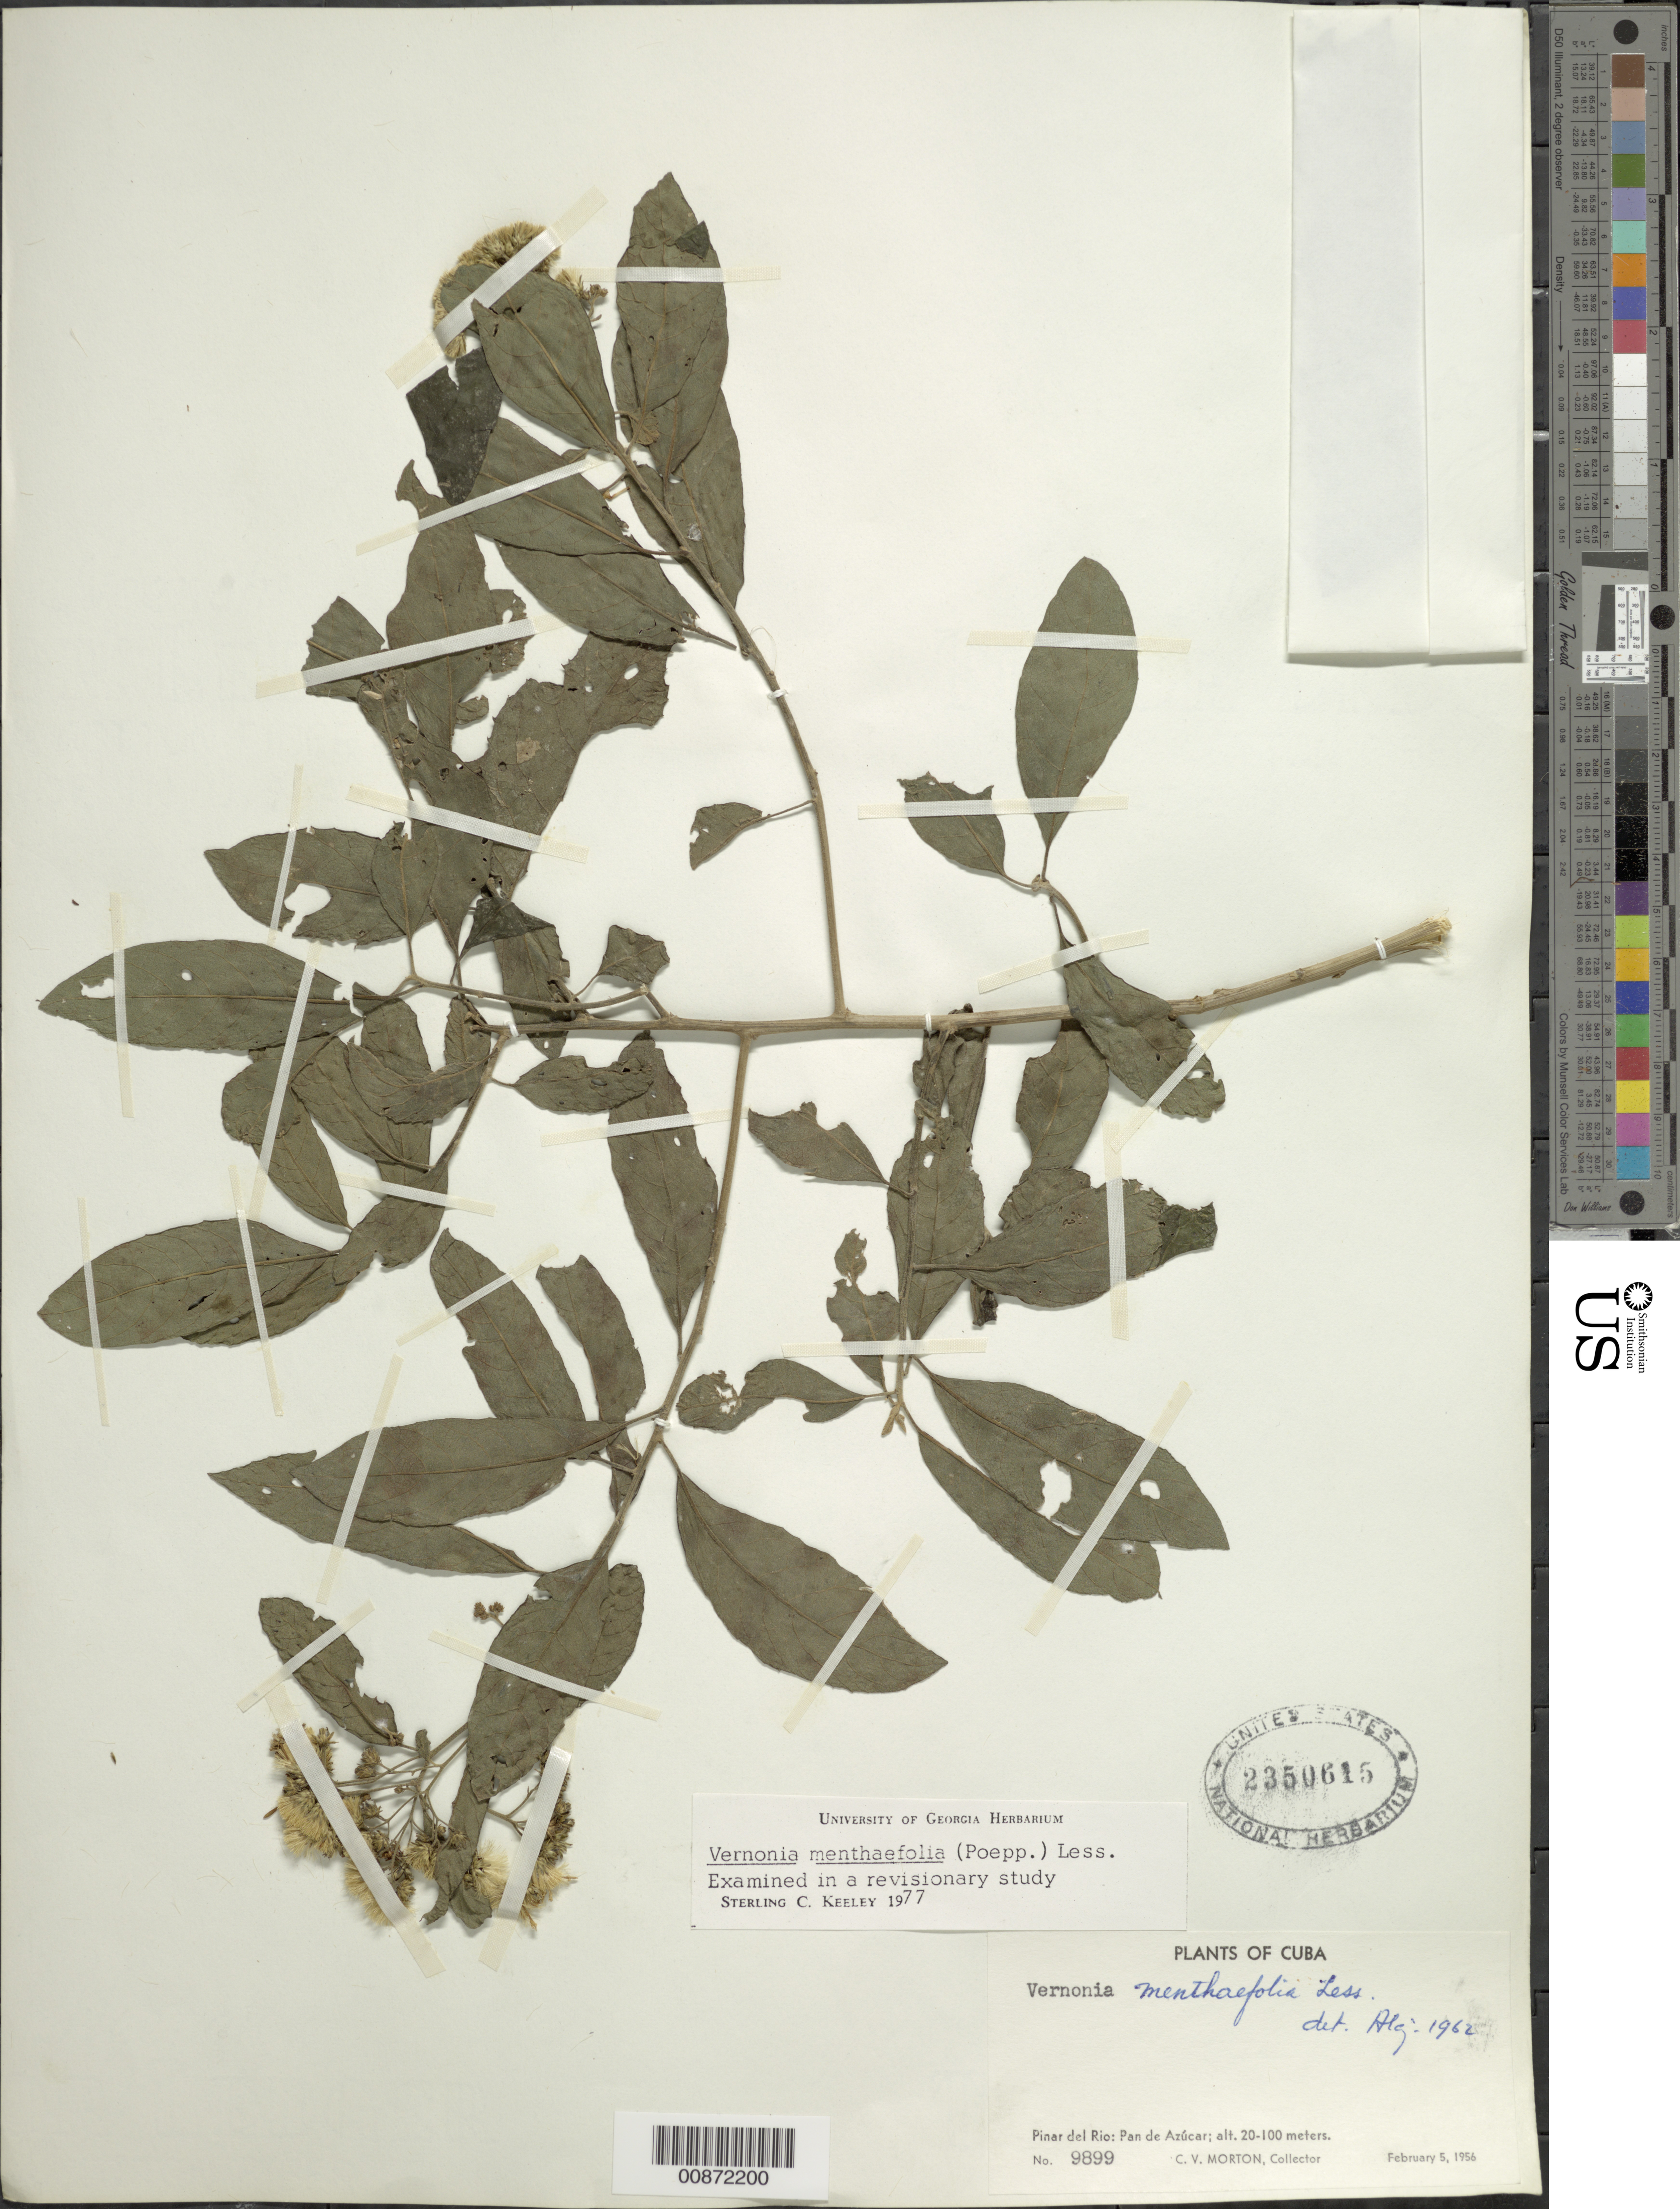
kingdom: Plantae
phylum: Tracheophyta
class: Magnoliopsida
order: Asterales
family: Asteraceae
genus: Vernonanthura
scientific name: Vernonanthura menthifolia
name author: (Poepp. ex Spreng.) H. Rob.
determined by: Liogier, Alain H.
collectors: C. V. Morton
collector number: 9899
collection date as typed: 05 Feb 1956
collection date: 1956-02-05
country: Cuba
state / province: Pinar del Río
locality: Pan de Azucar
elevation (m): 20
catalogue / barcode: US 2350615